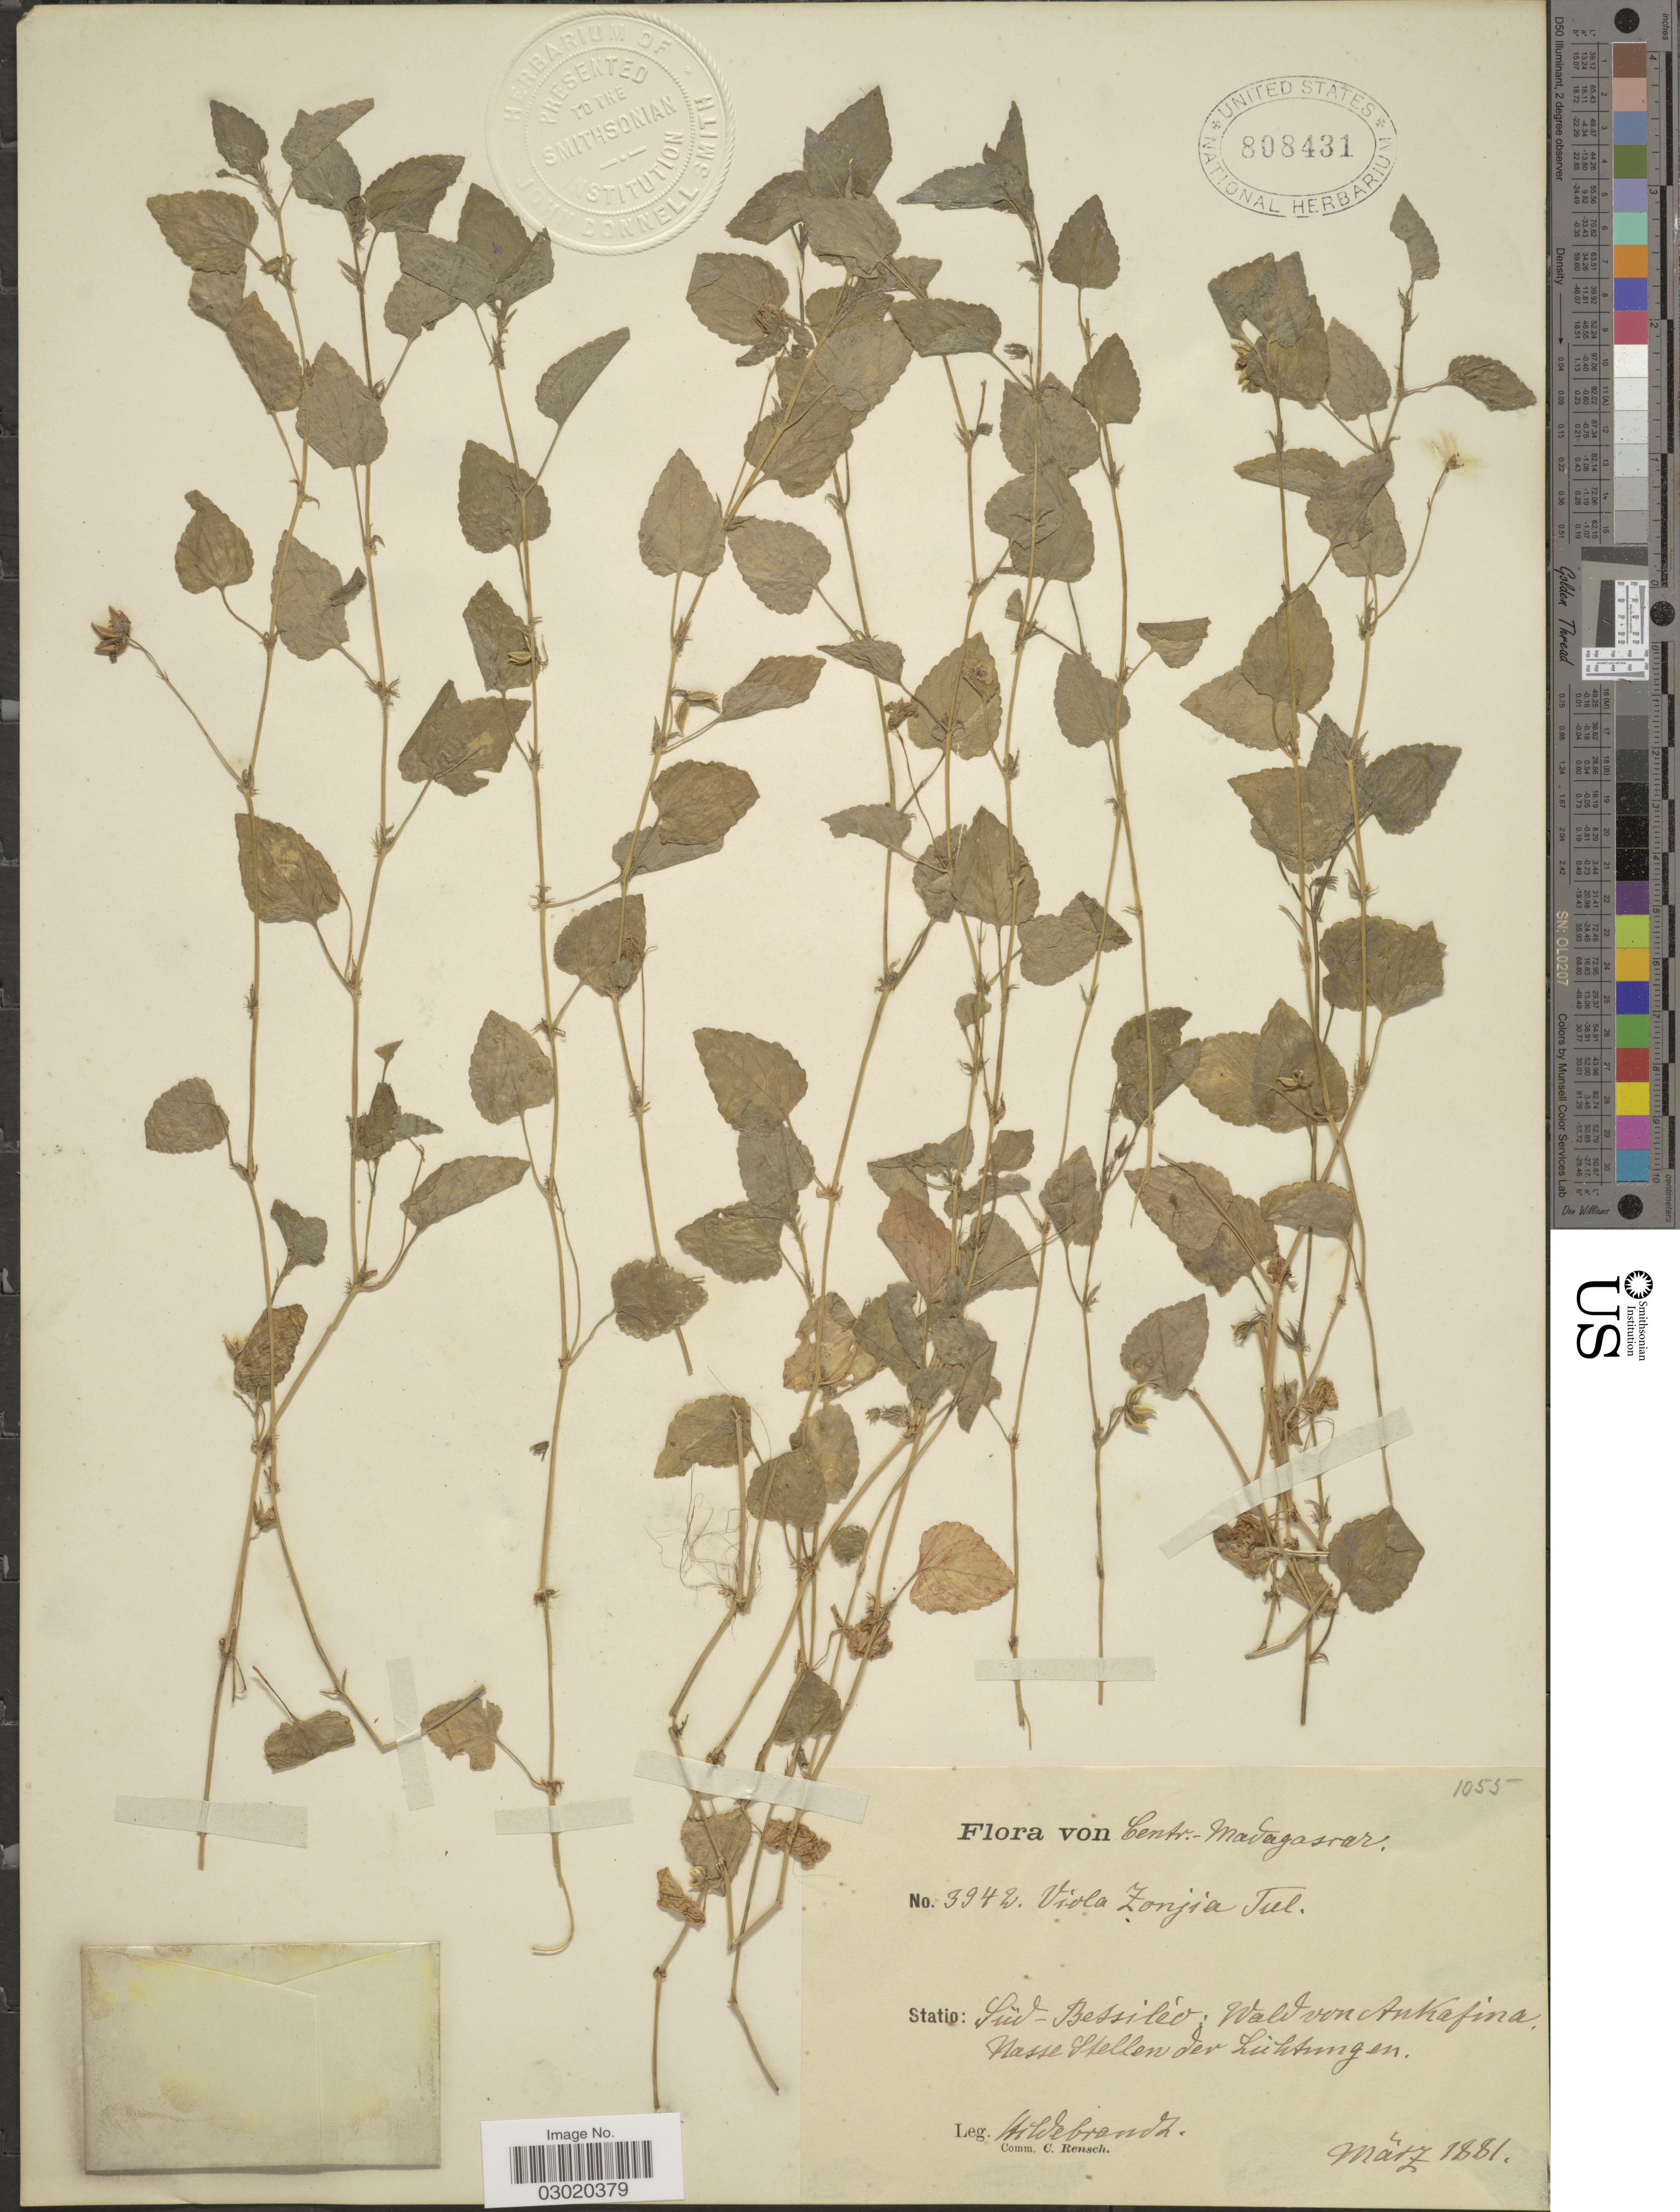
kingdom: Plantae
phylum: Tracheophyta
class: Magnoliopsida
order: Malpighiales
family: Violaceae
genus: Viola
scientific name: Viola zongia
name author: Tul.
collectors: A. Webrandt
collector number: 3942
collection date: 1881-03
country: Madagascar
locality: Centr.-Madagascar. Süd-Betsilèo. Wald von Ankafina. Wasse Stellen der Lichtungen.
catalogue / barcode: US 808431